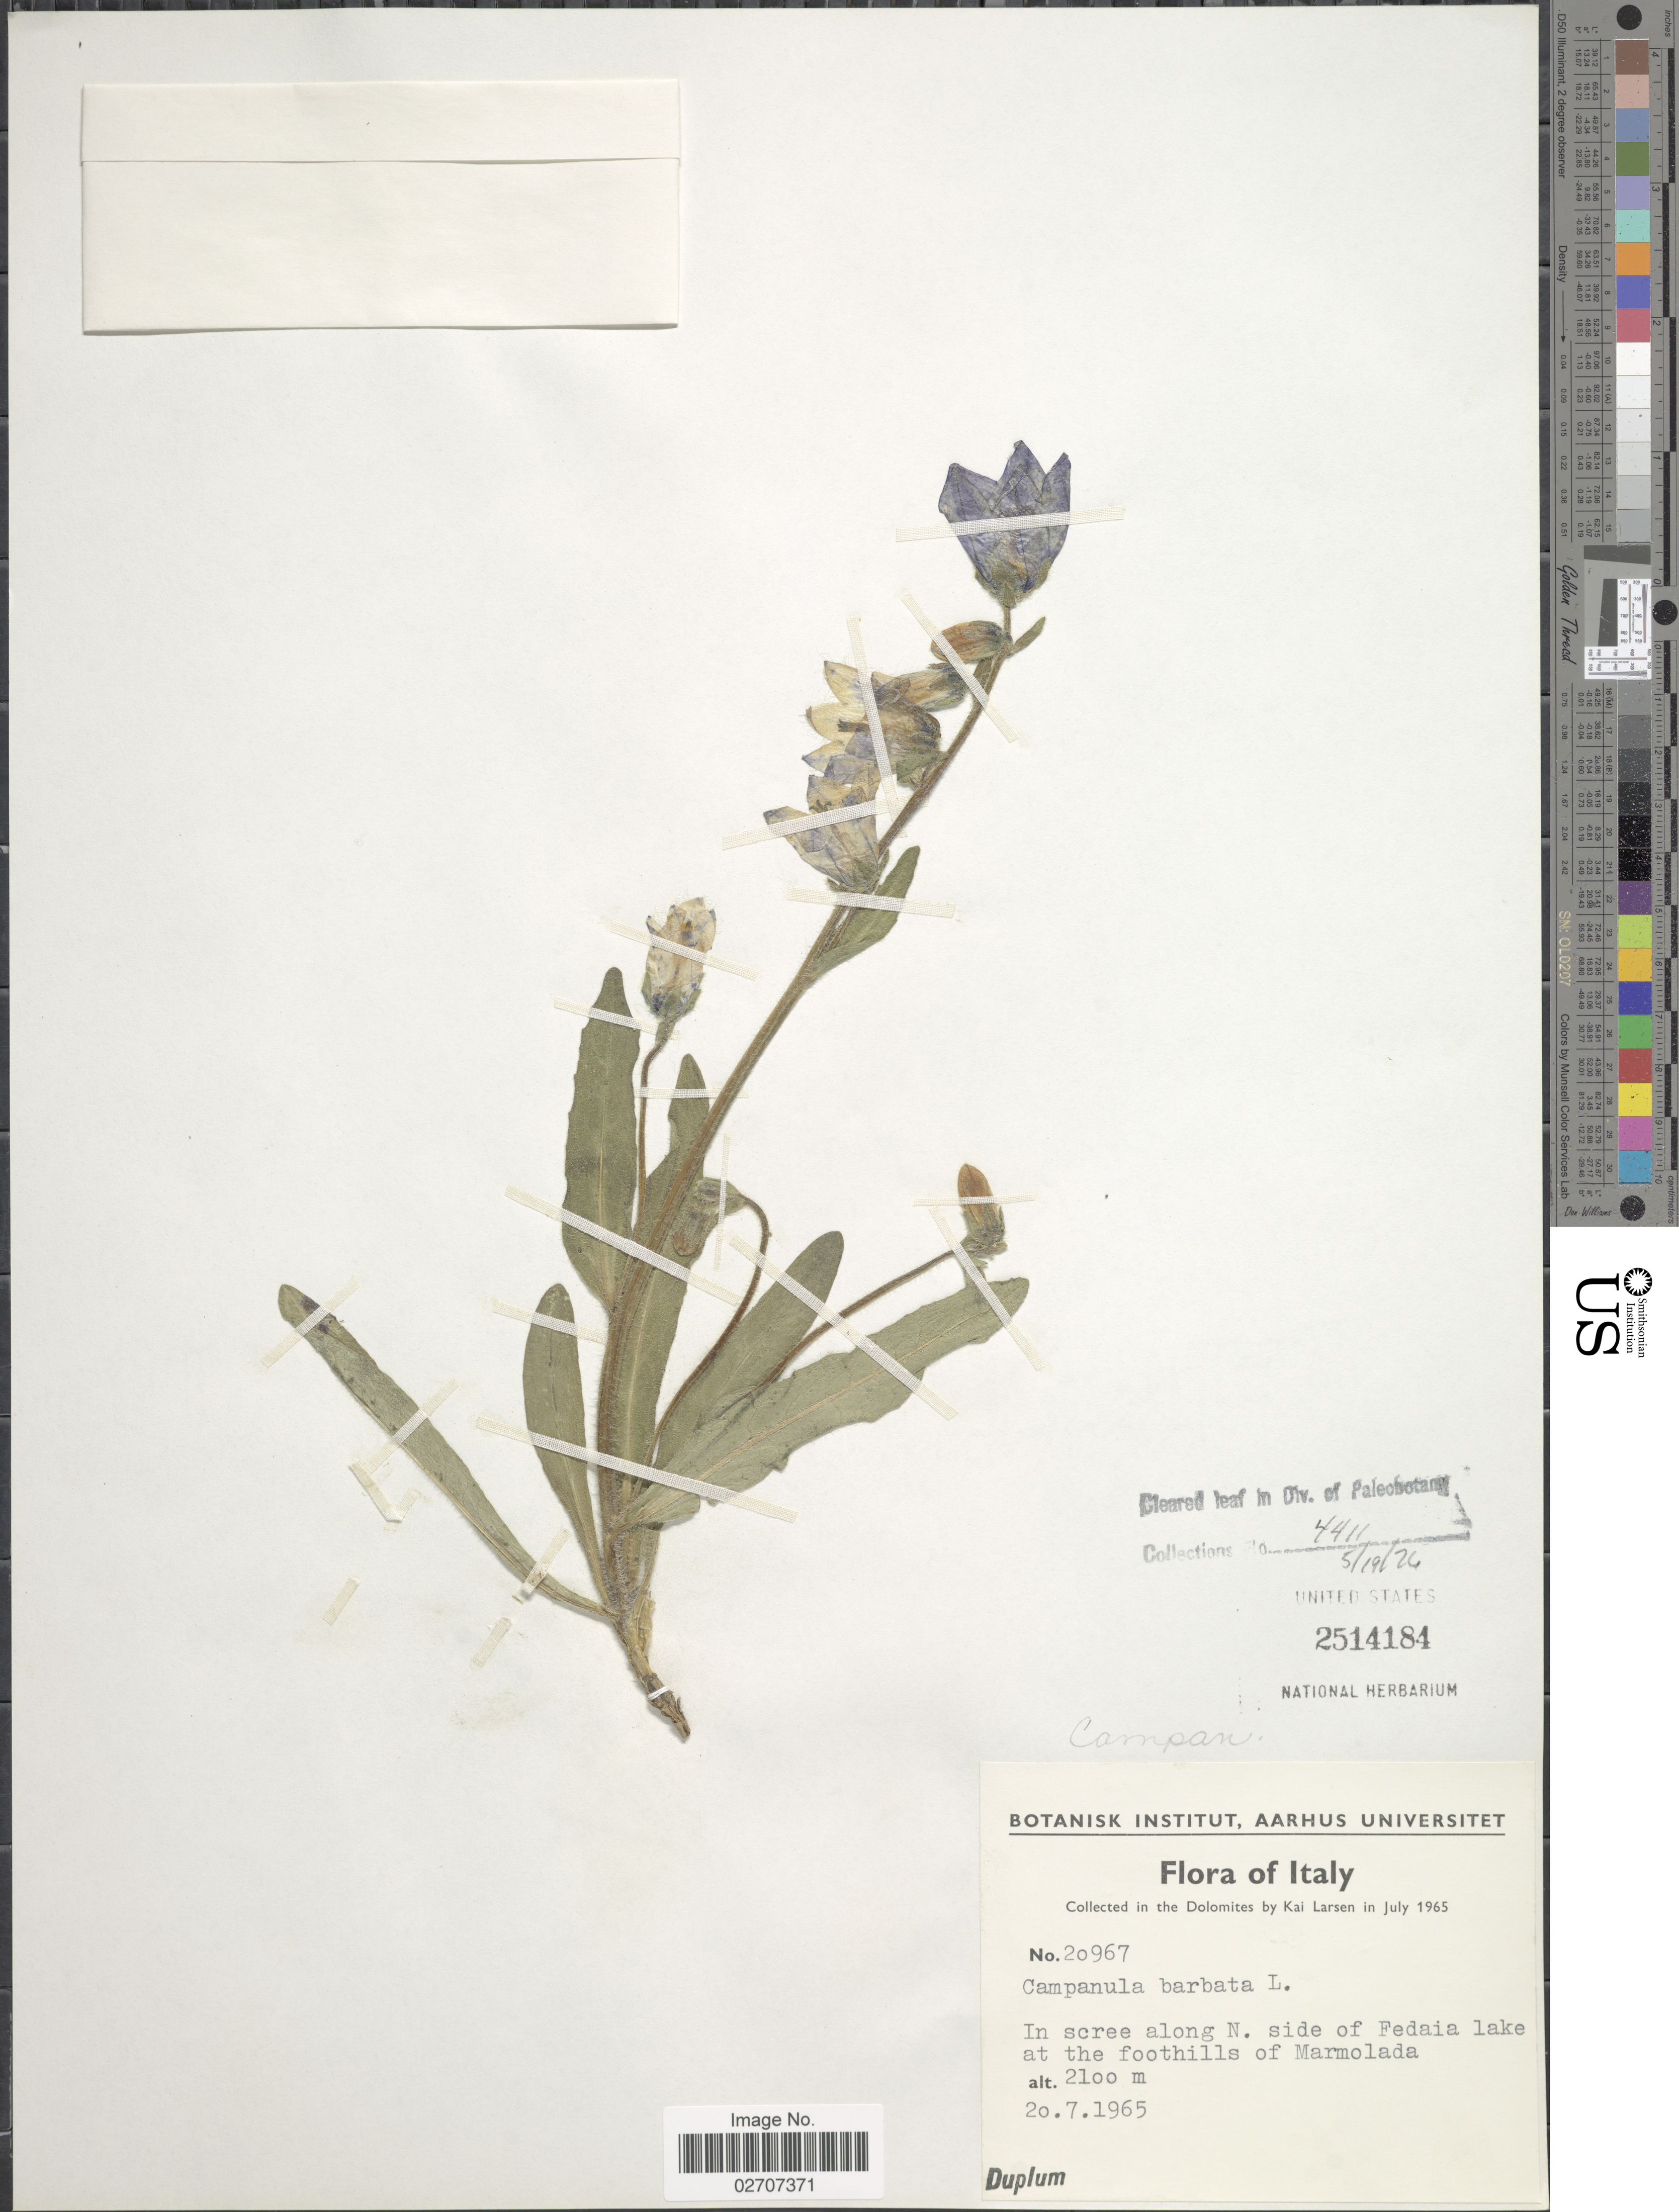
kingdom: Plantae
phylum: Tracheophyta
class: Magnoliopsida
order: Asterales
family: Campanulaceae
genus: Campanula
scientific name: Campanula barbata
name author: L.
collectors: K. Larsen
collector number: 20967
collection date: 1965-07-20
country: Italy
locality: In the Dolomites, in scree along N. side of Fedaia lake at the foothills of Marmolada.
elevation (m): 2100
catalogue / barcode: US 2514184